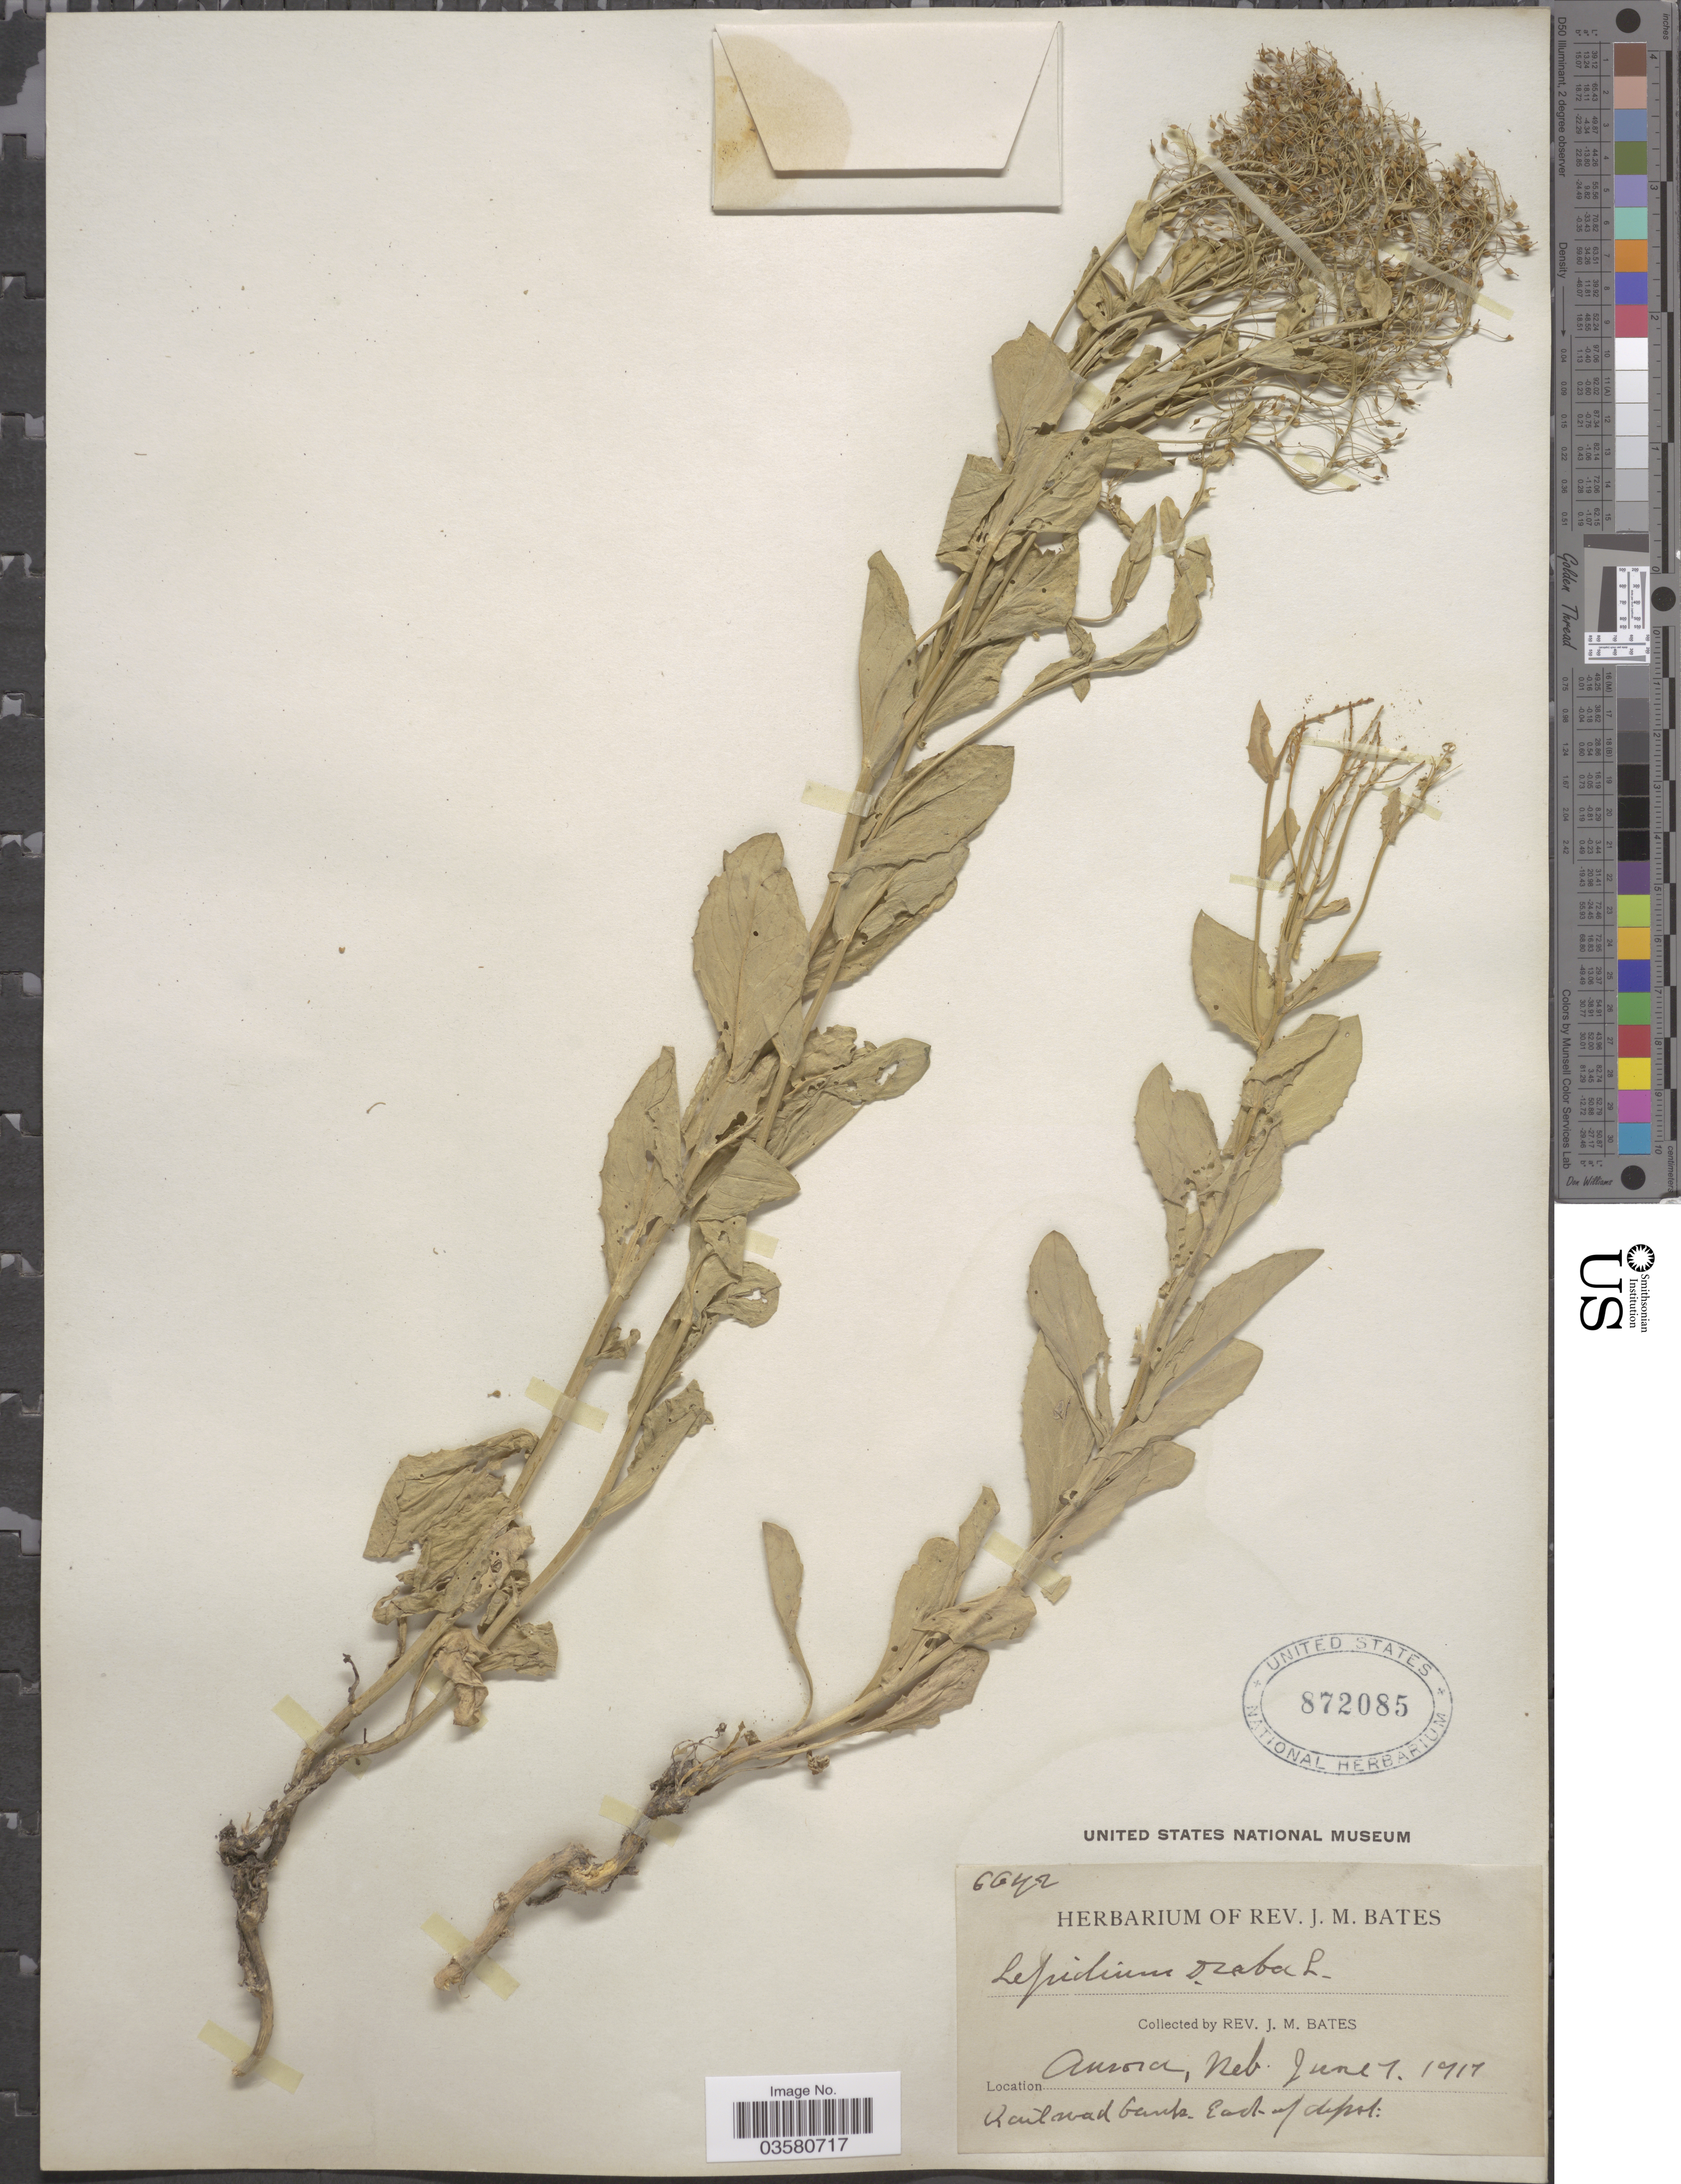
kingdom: Plantae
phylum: Tracheophyta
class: Magnoliopsida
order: Brassicales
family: Brassicaceae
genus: Lepidium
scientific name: Lepidium draba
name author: L.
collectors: J. Bates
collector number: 6642*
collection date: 1917-06-07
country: United States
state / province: Nebraska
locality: Aurora. Railroad bank. East of depot.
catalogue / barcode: US 872085